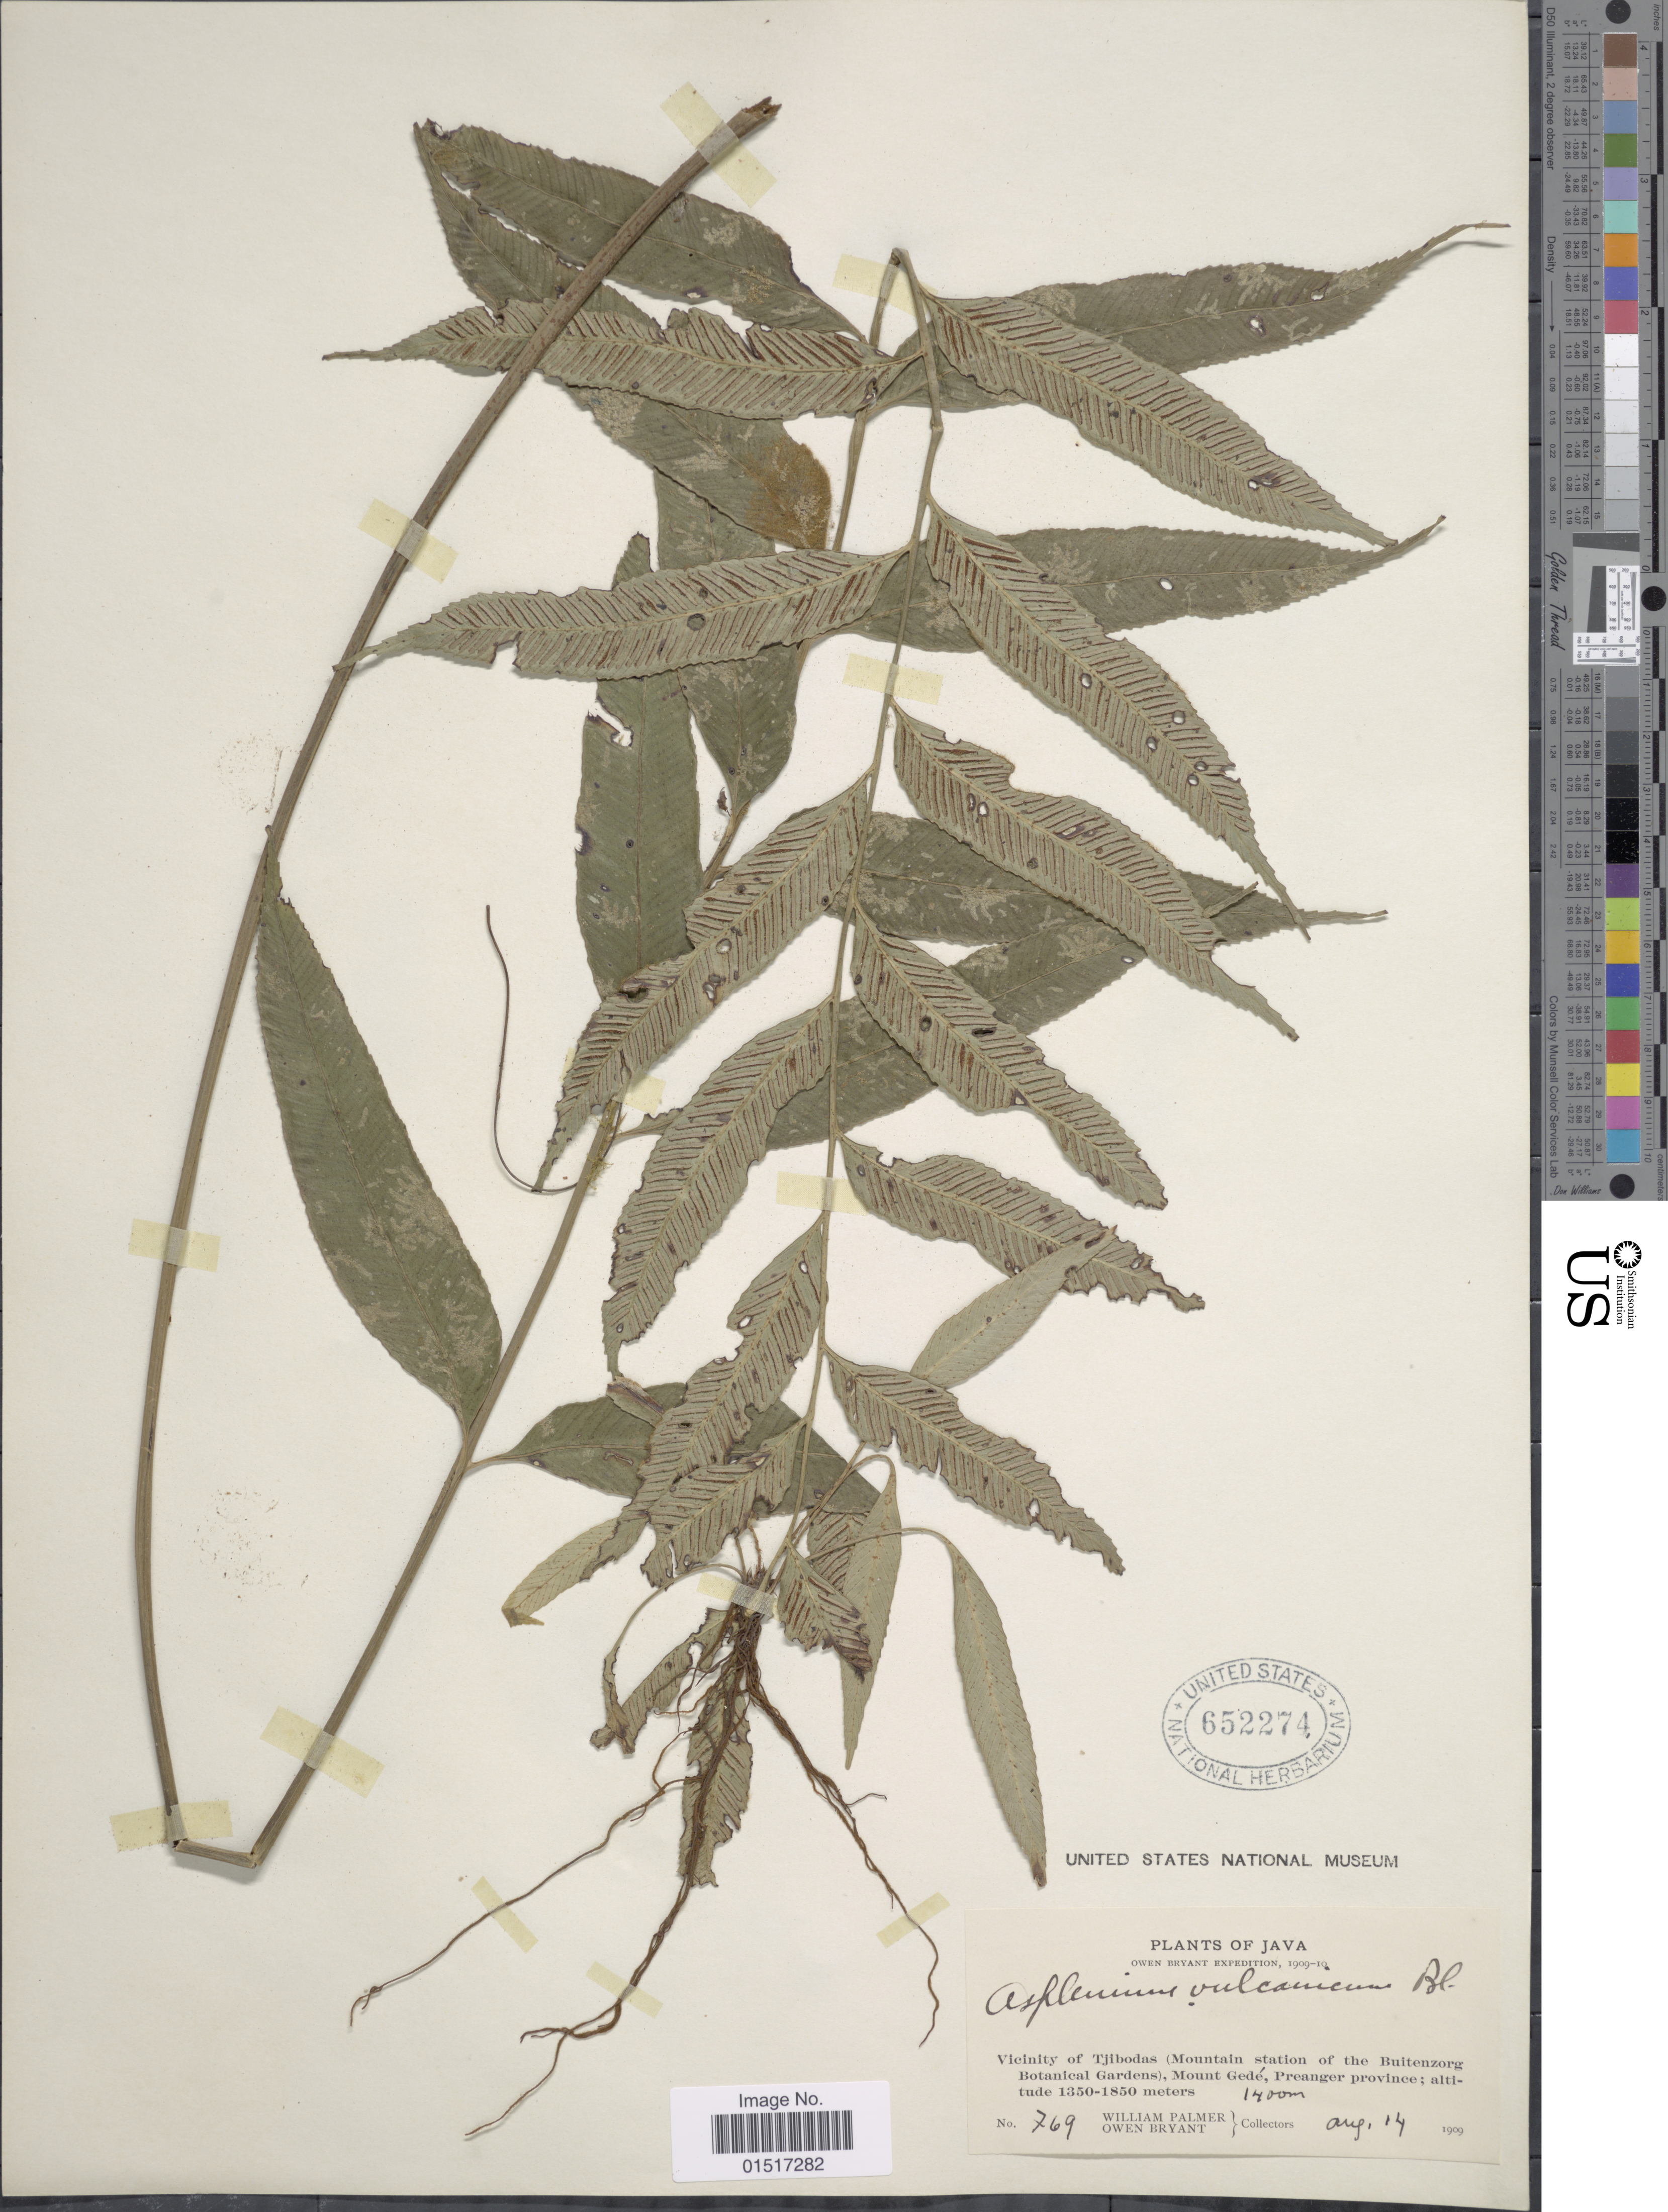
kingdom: Plantae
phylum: Tracheophyta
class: Polypodiopsida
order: Polypodiales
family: Aspleniaceae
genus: Asplenium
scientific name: Asplenium vulcanicum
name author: Blume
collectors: W. Palmer & O. Bryant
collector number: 769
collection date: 1909-08-14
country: Indonesia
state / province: Java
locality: Vicinity of Tjibodas (Mountain station of the Buitenzorg Botanical Gardens), Mount Gedé, Preanger province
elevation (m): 1400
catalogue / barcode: US 652274